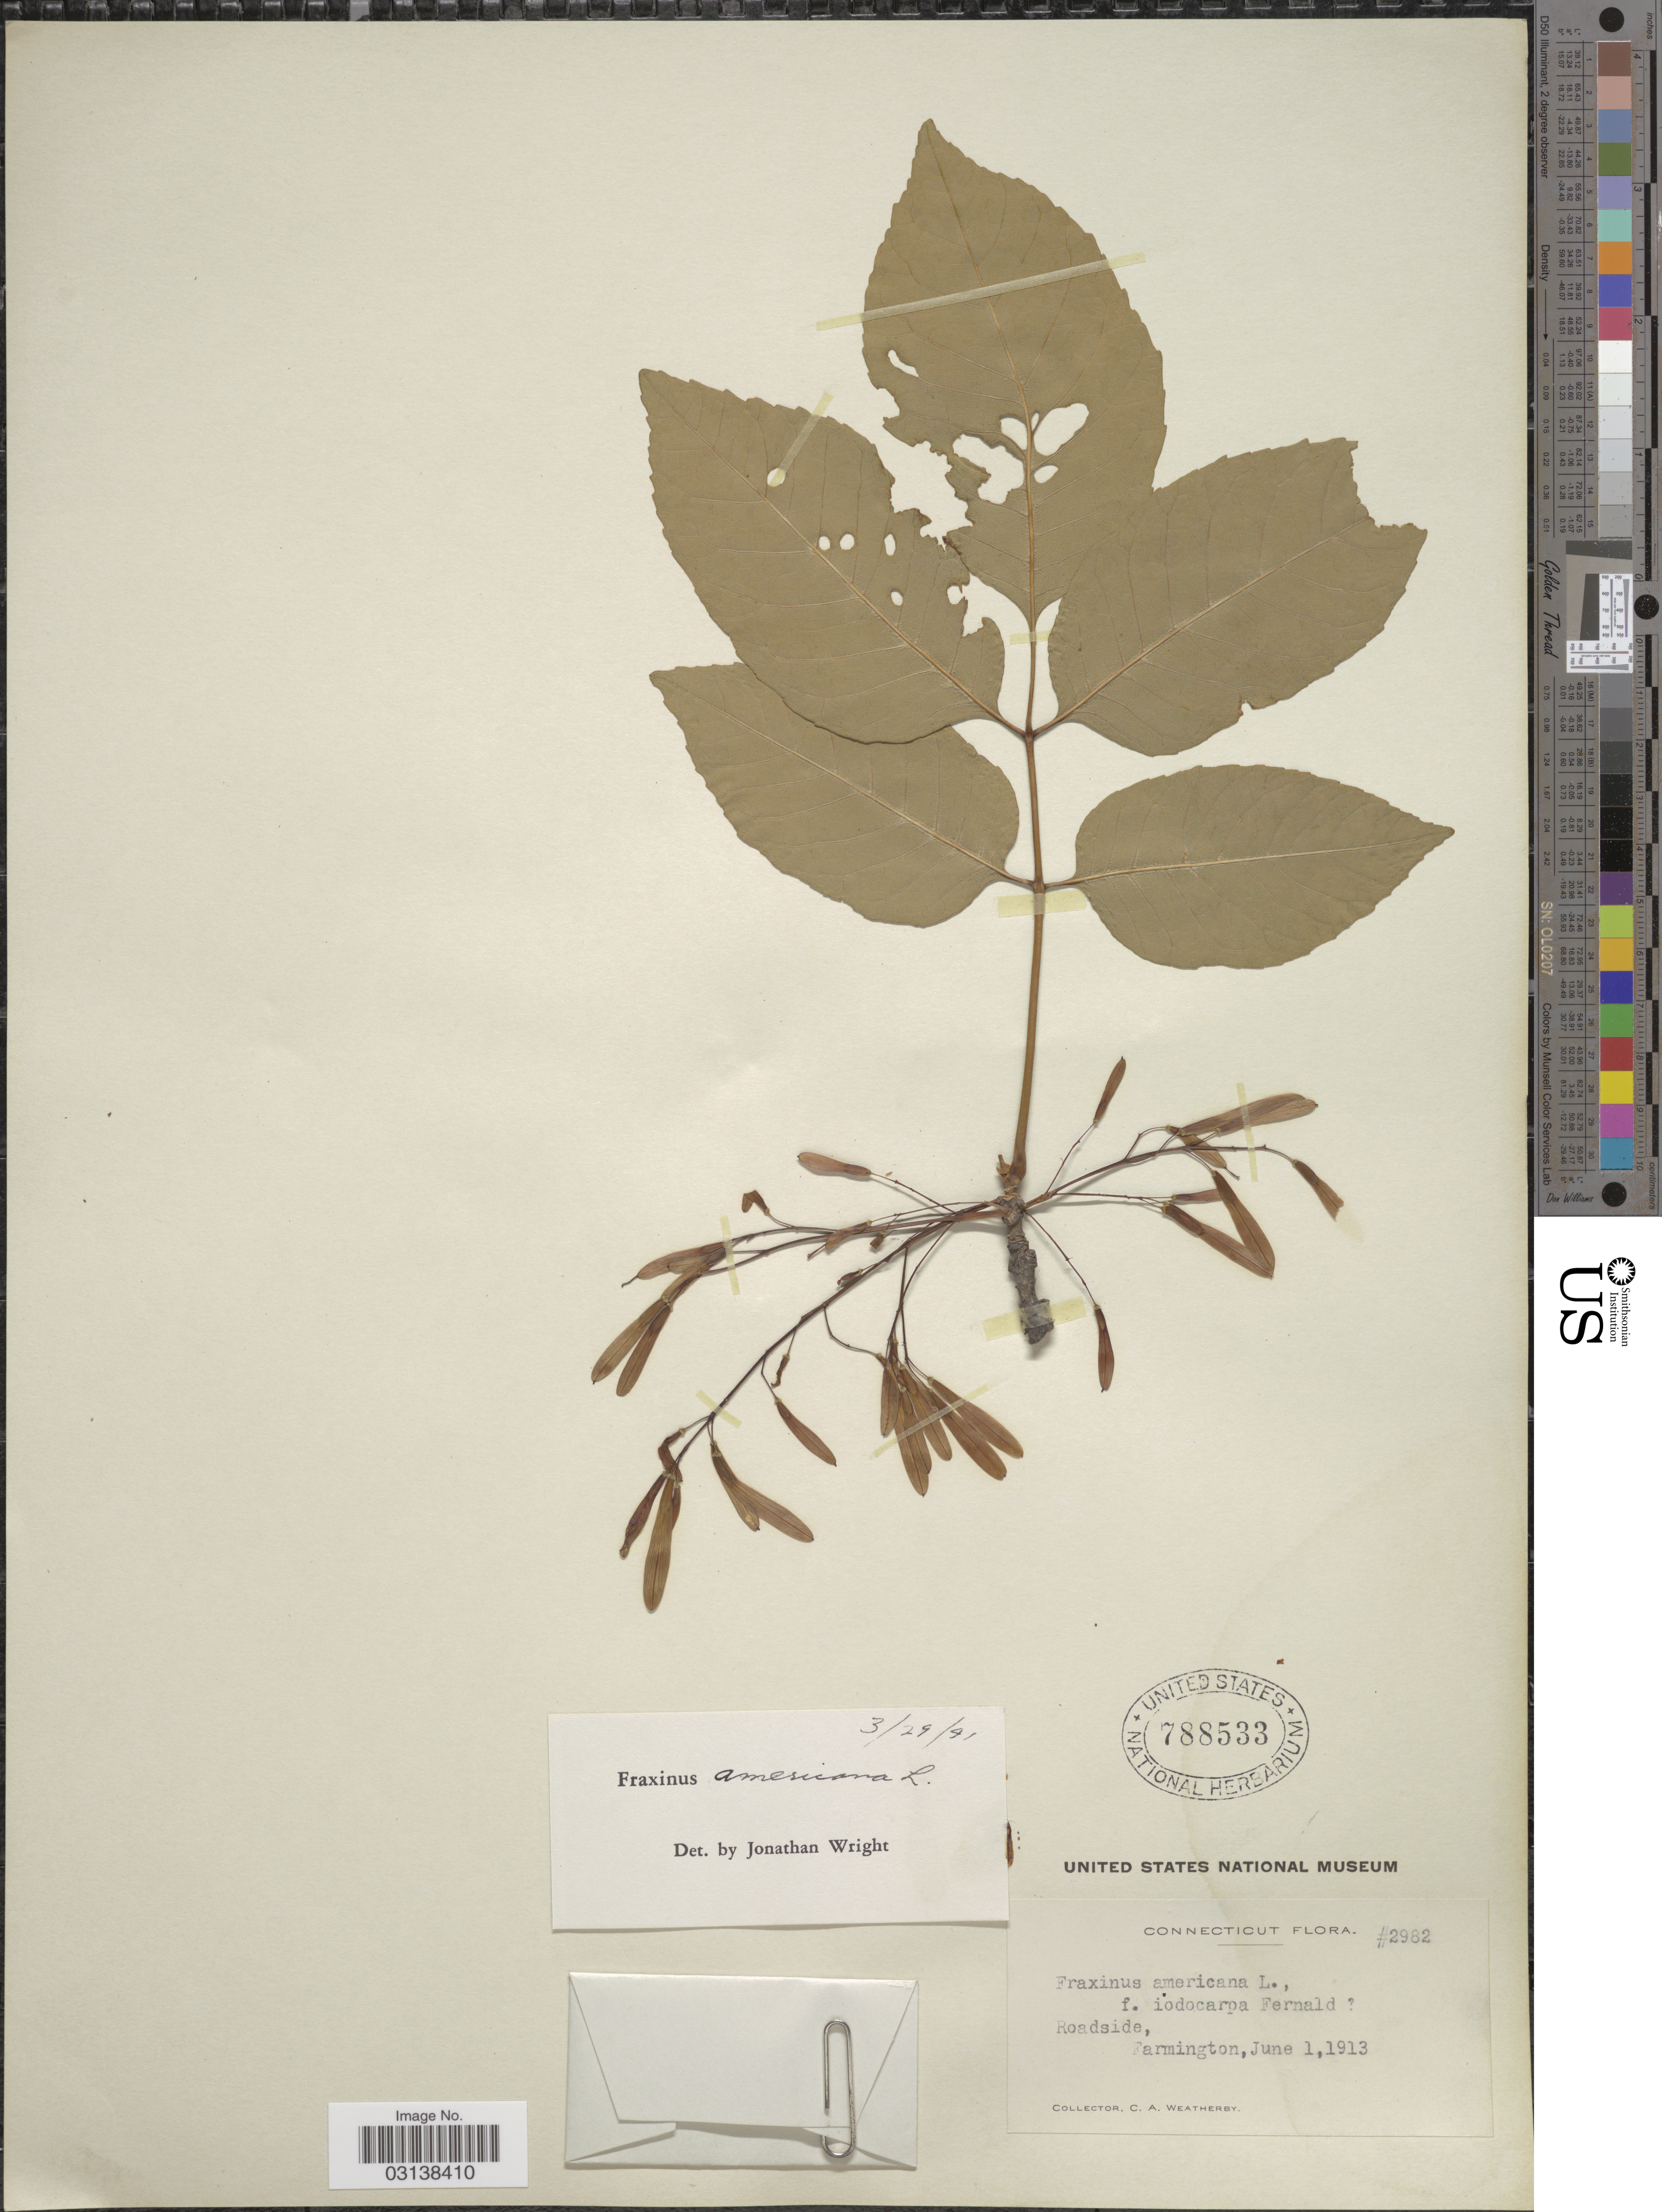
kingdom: Plantae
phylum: Tracheophyta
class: Magnoliopsida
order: Lamiales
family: Oleaceae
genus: Fraxinus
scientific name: Fraxinus americana var. biltmoreana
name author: (Beadle) J.W. Wright ex Fernald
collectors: C. A. Weatherby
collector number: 2982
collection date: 1913-06-01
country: United States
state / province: Connecticut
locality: Roadside, Farmington.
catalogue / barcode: US 788533